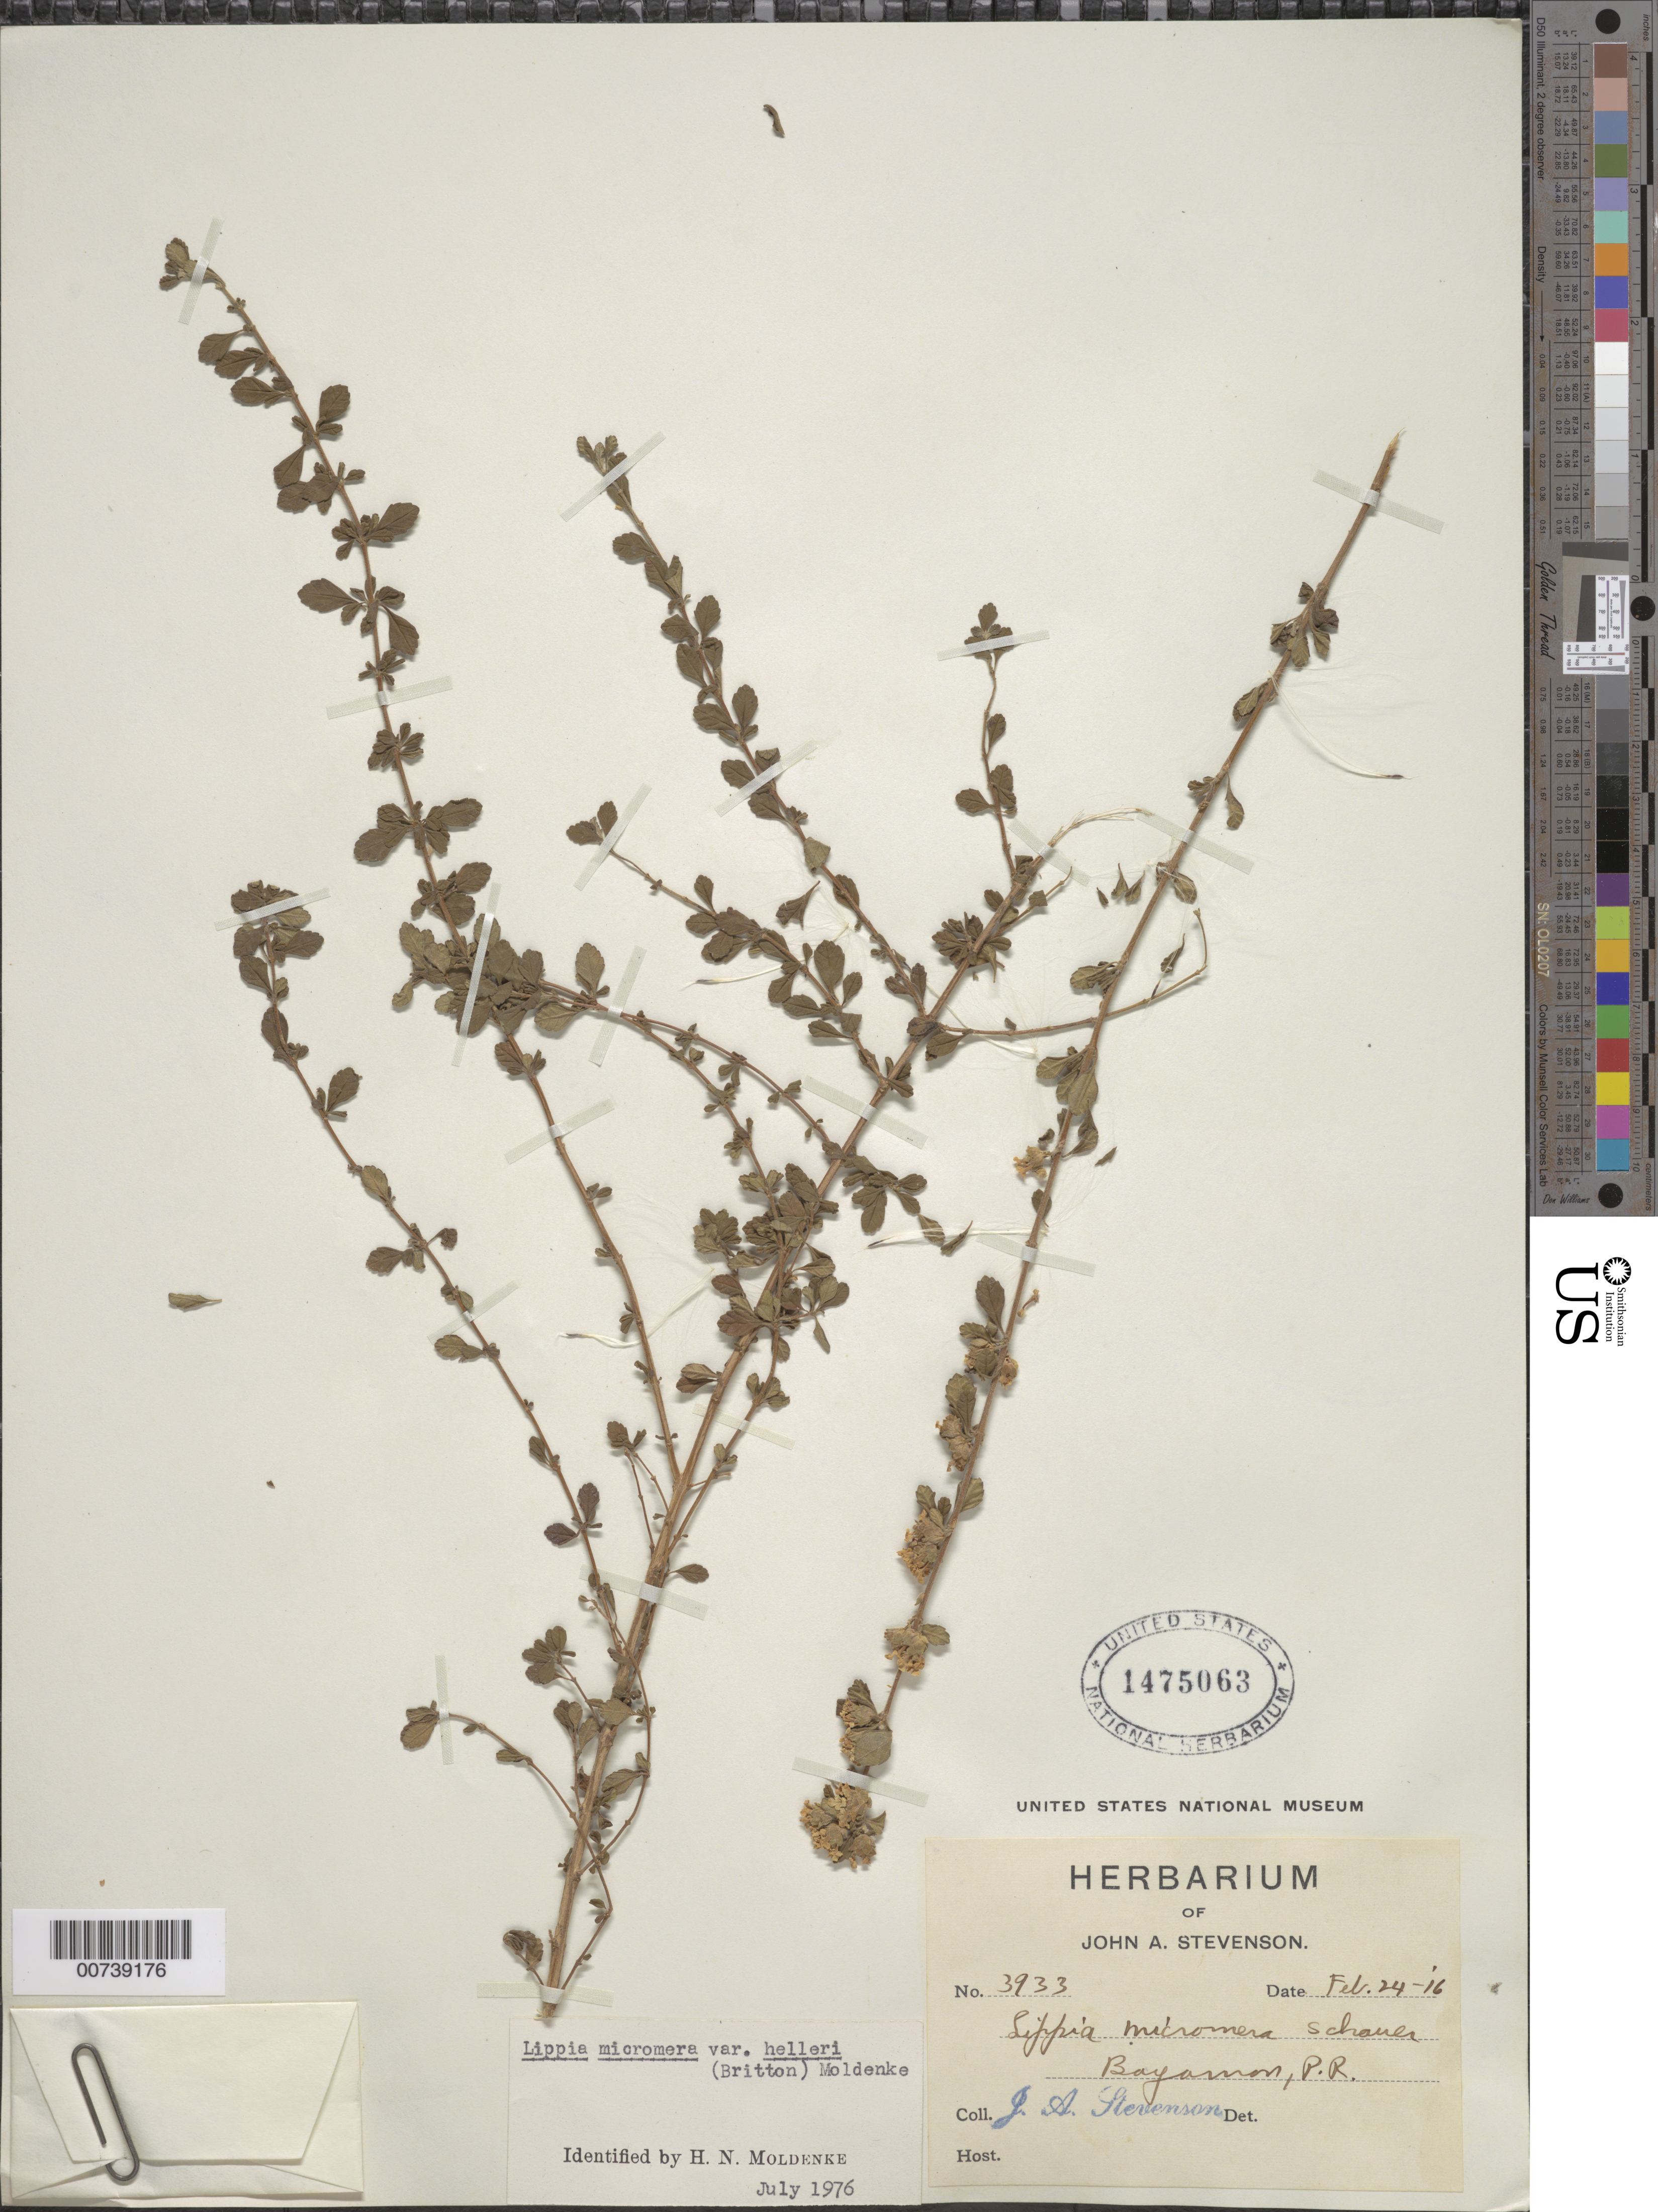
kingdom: Plantae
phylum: Tracheophyta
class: Magnoliopsida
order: Lamiales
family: Verbenaceae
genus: Lippia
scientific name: Lippia micromera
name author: Schauer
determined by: Moldenke, H. N.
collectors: J. Stevenson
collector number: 3933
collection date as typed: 24 Feb 1916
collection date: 1916-02-24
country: Puerto Rico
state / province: Bayamón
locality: Bayamon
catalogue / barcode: US 1475063